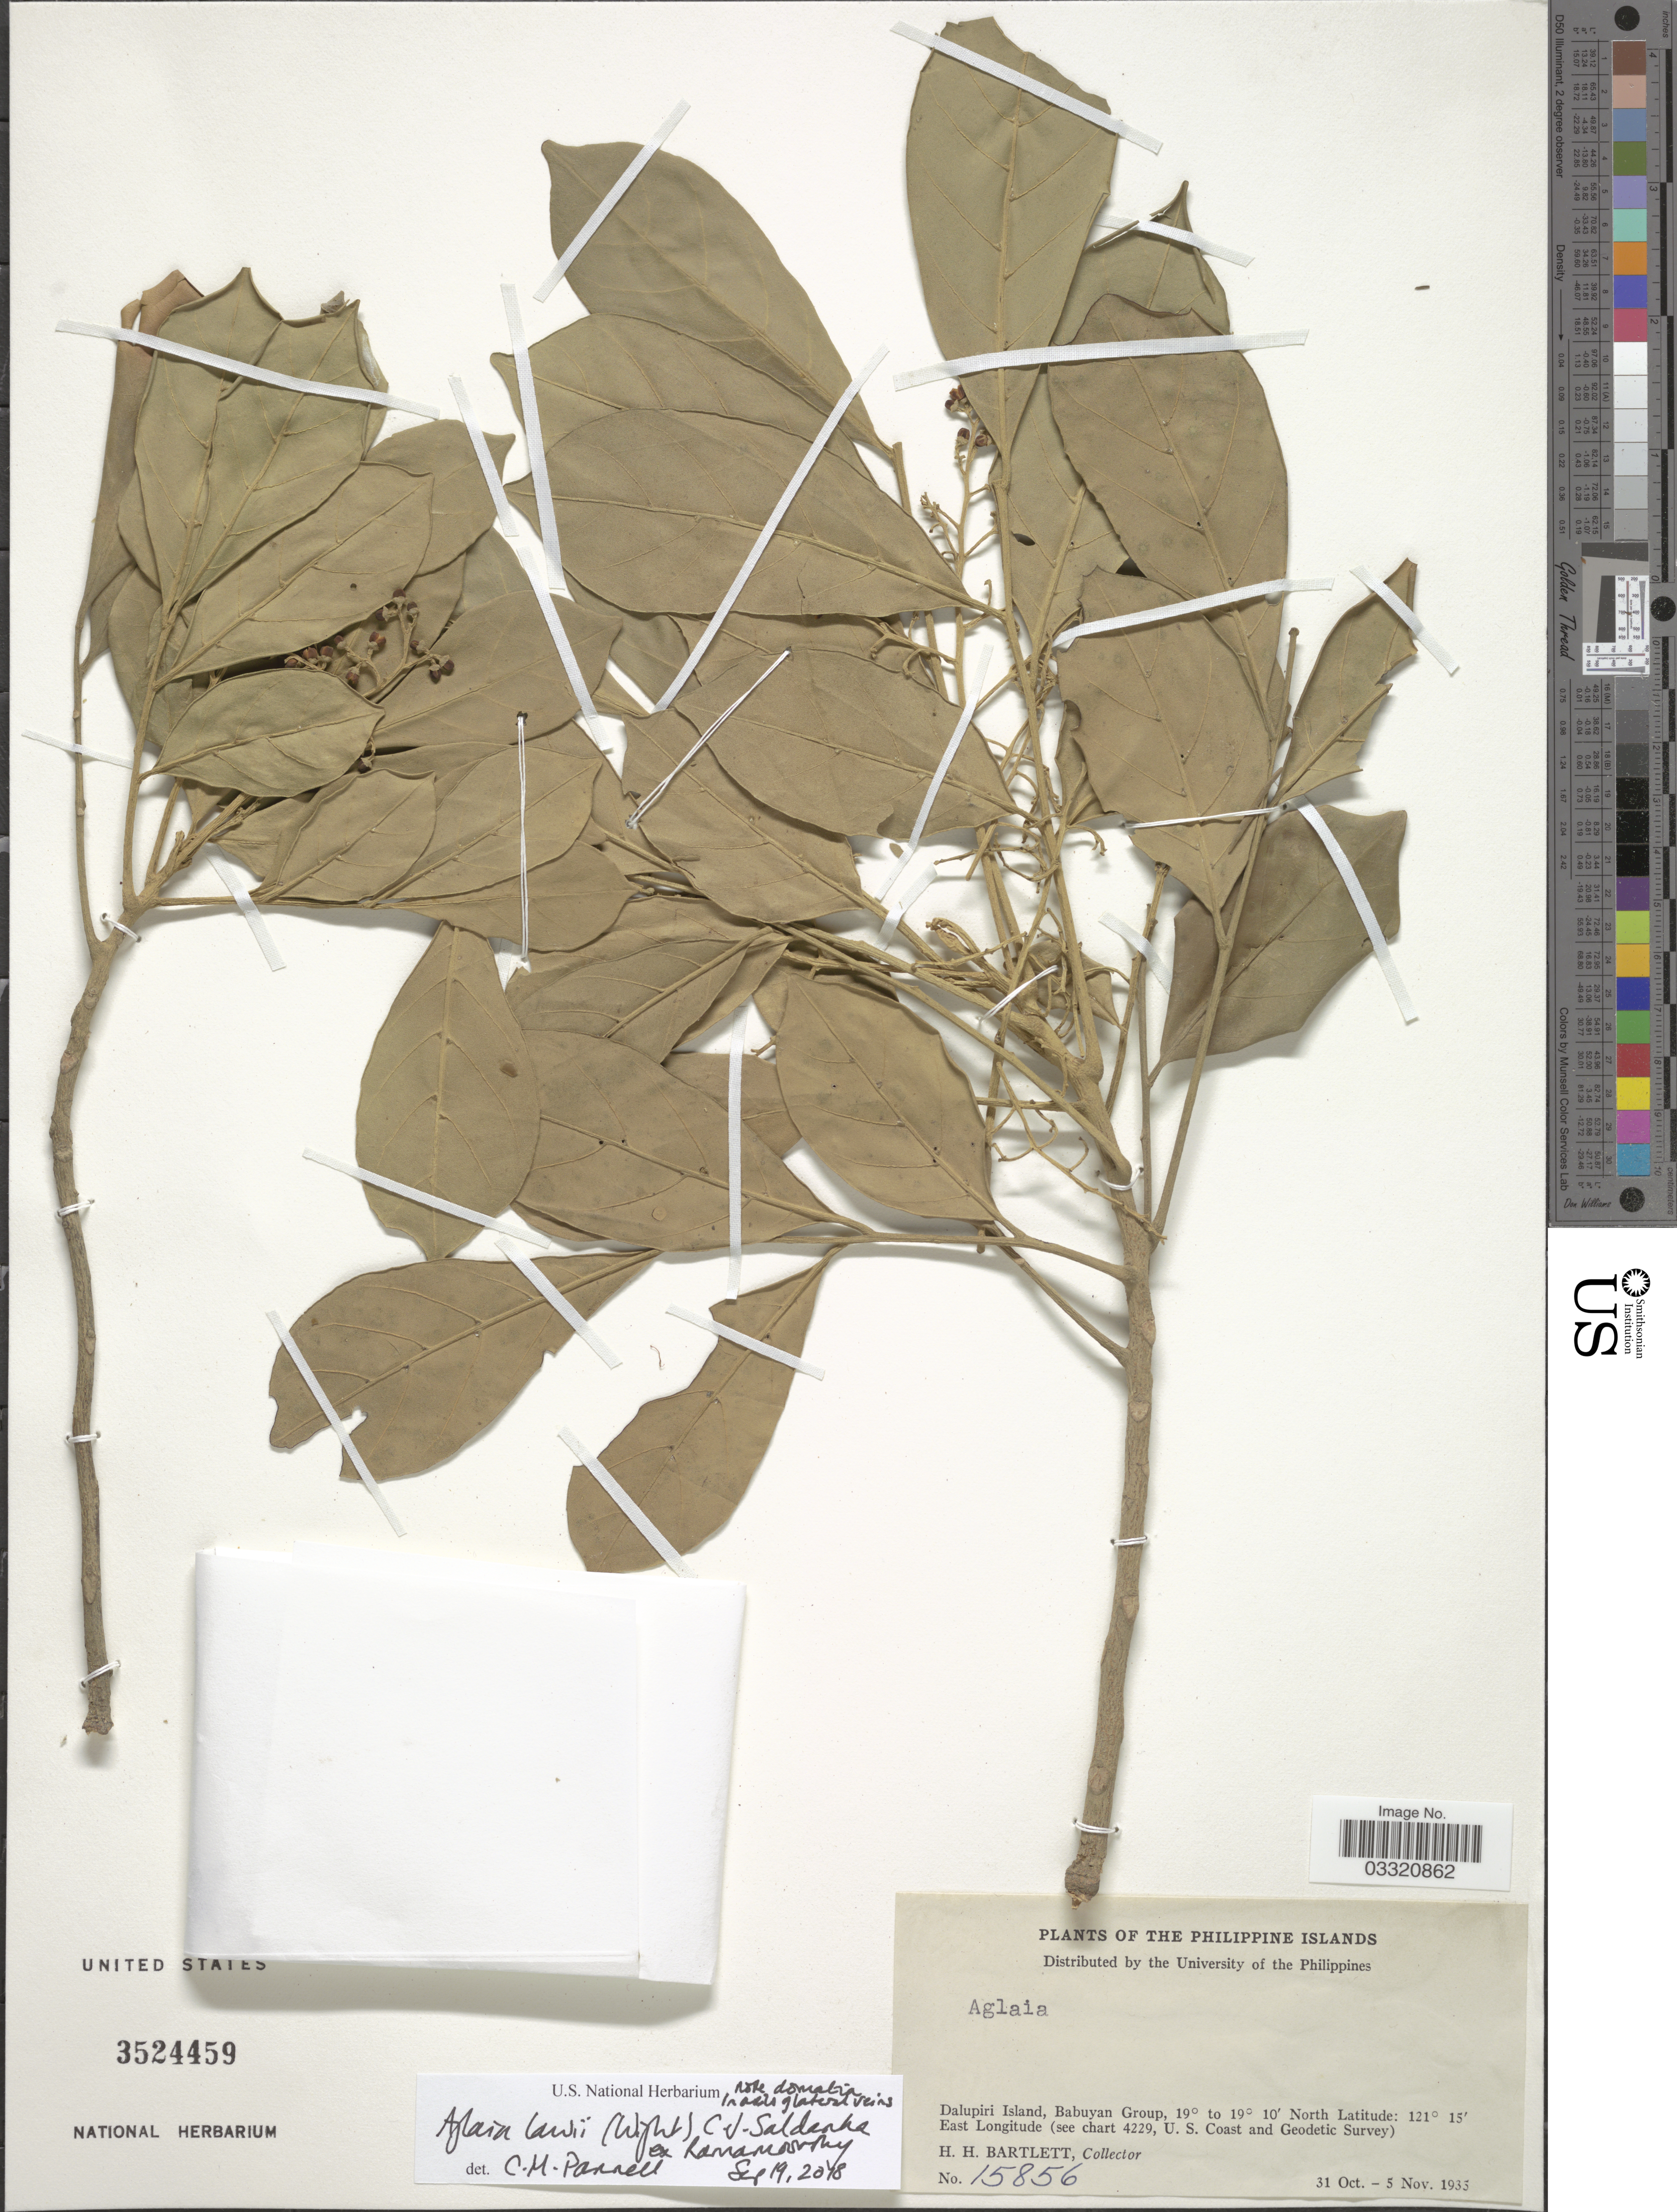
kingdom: Plantae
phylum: Tracheophyta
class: Magnoliopsida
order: Sapindales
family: Meliaceae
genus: Aglaia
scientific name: Aglaia lawii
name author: (Wight) C.J. Saldanha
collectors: H. H. Bartlett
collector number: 15856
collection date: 1935-10-31/1935-11-05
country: Philippines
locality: Dalupiri Island, Babuyan Group.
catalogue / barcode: US 3524459